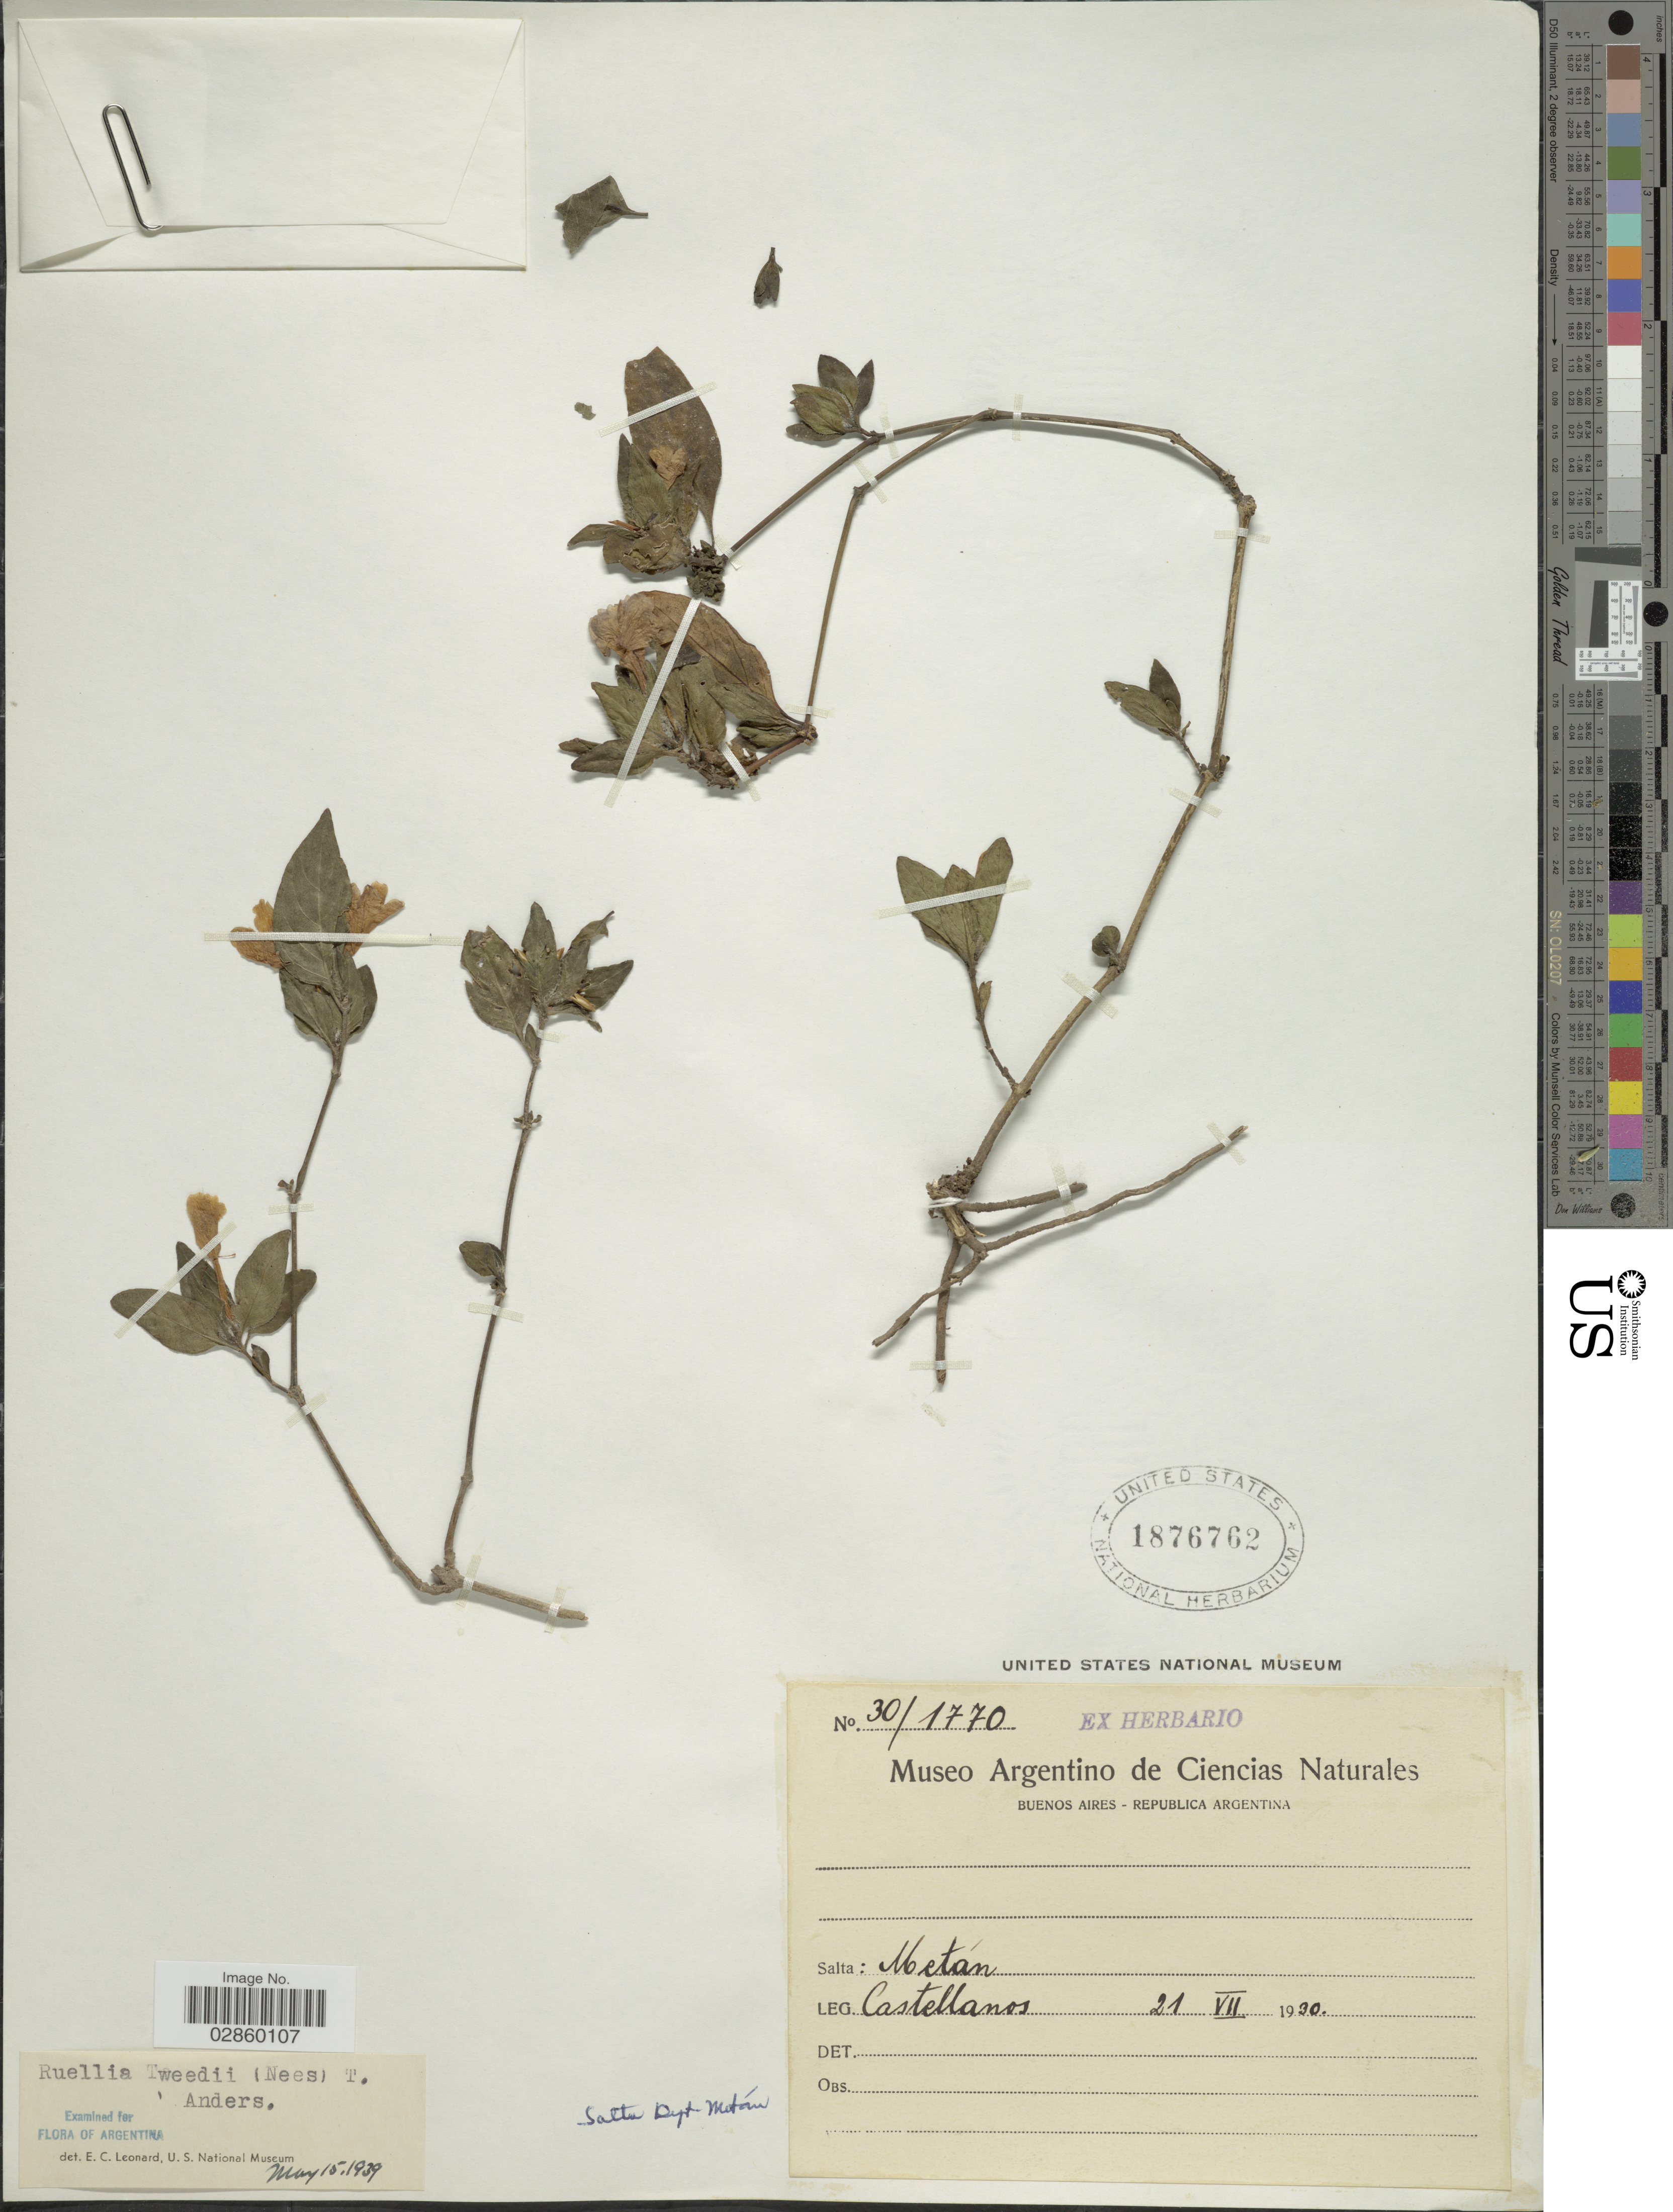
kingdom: Plantae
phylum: Tracheophyta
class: Magnoliopsida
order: Lamiales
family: Acanthaceae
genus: Ruellia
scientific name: Ruellia erythropus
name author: (Nees) Lindau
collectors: -- Castellanos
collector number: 30/1770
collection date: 1930-07-21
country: Argentina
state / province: Salta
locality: Salta: Dept. Metán.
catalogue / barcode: US 1876762